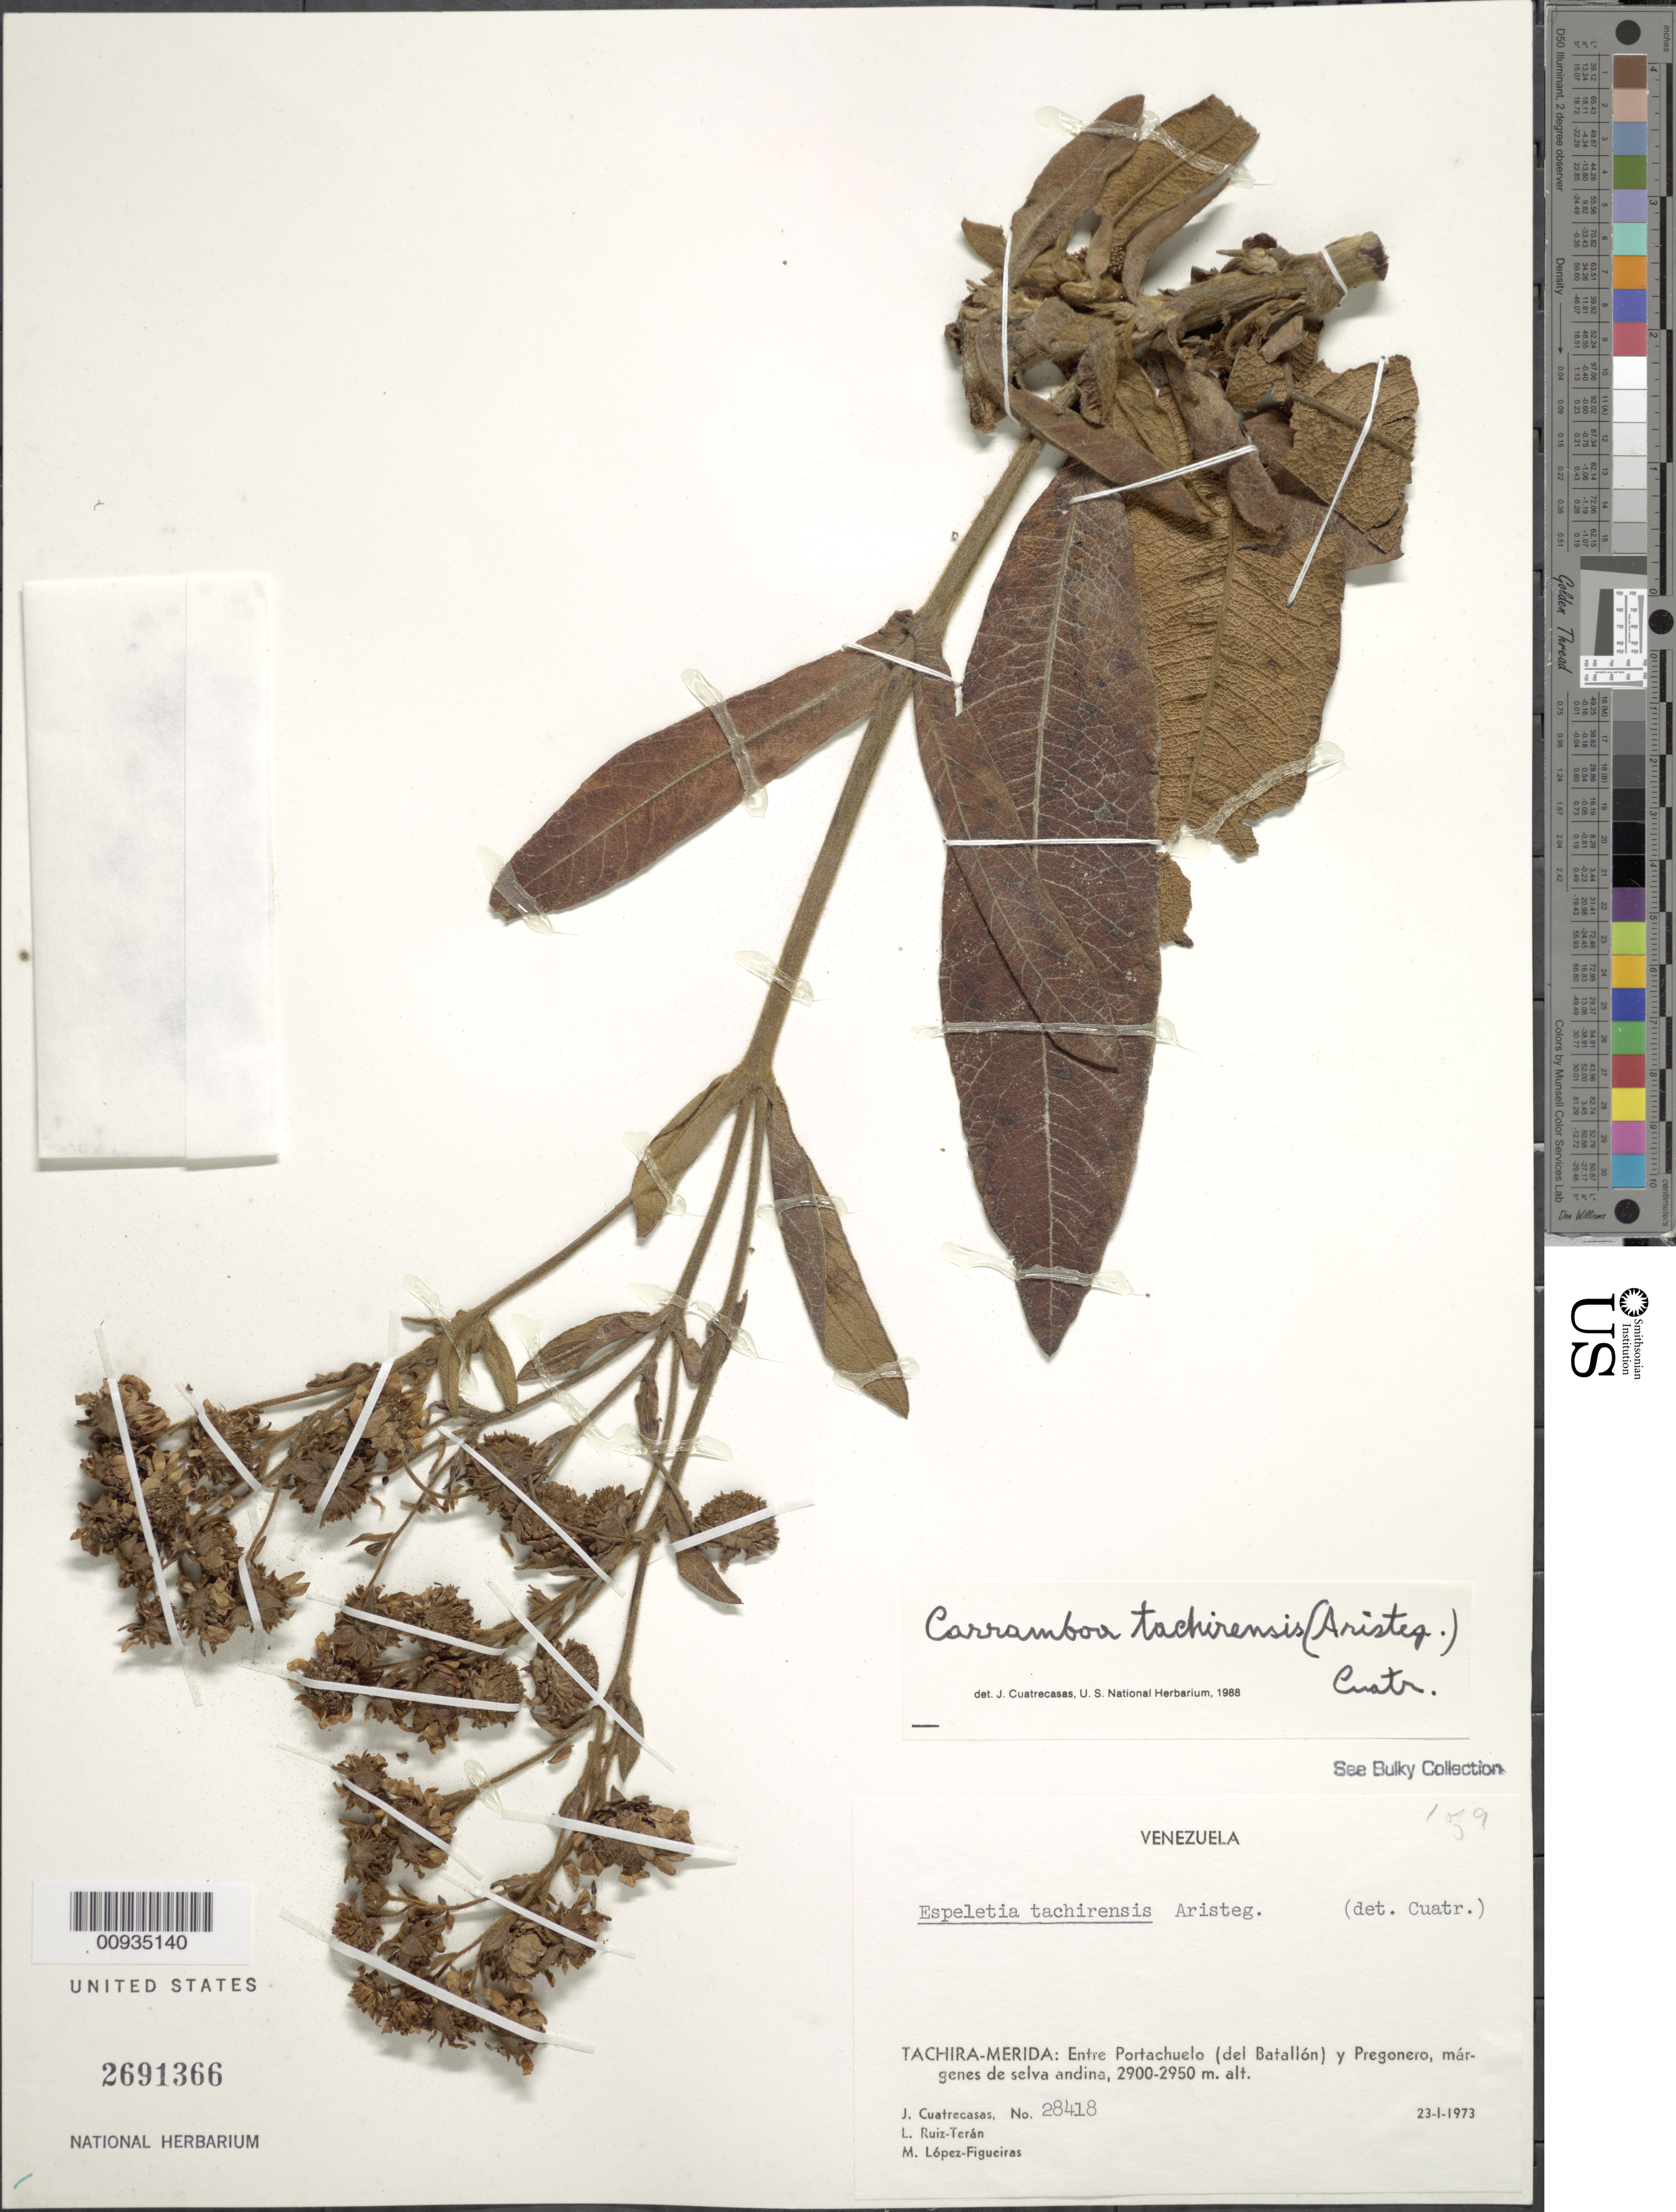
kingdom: Plantae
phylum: Tracheophyta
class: Magnoliopsida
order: Asterales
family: Asteraceae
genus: Carramboa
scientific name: Carramboa tachirensis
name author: (Aristeg.) Cuatrec.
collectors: J. Cuatrecasas, L. E. Ruíz-Terán & M. López Figueiras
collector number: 28418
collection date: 1973-01-23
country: Venezuela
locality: Tachira-Merida: Entre Portachuelo (del Batallon) y Pregonero, margenes de selva andina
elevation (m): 2900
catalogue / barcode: US 2691366